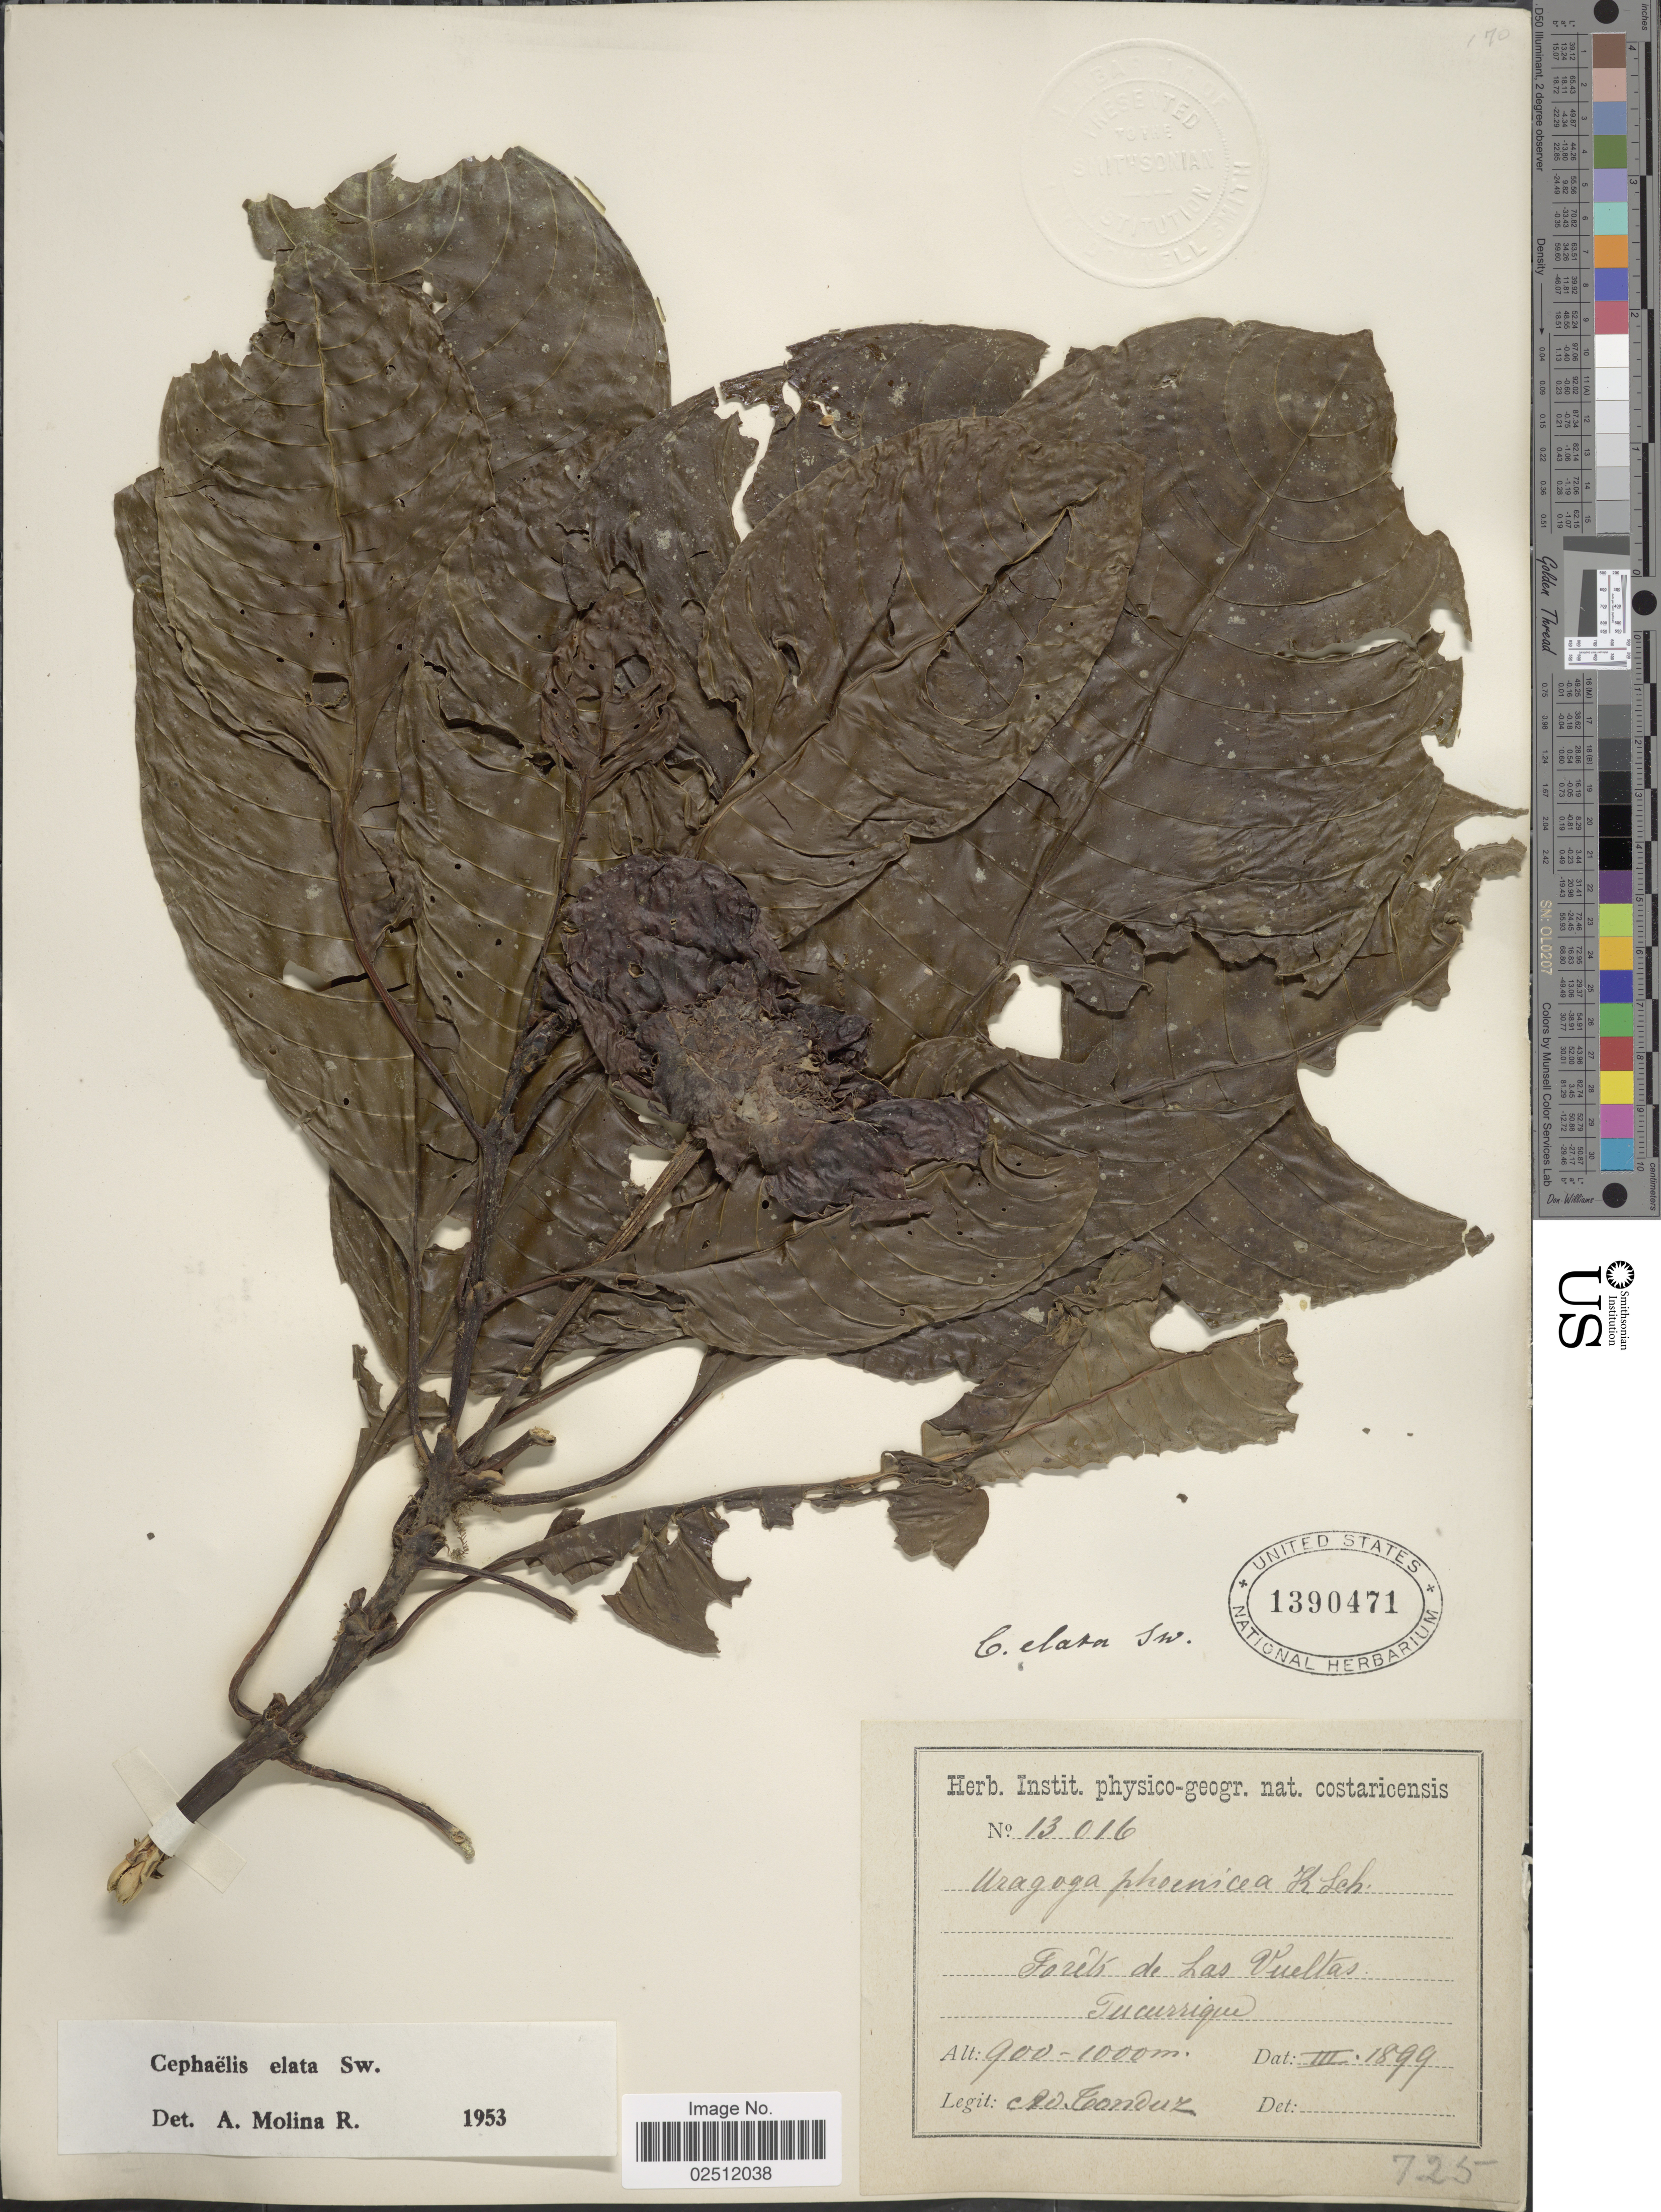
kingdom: Plantae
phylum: Tracheophyta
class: Magnoliopsida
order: Gentianales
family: Rubiaceae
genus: Psychotria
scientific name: Psychotria elata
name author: (Sw.) Hammel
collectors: A. Tonduz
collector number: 13016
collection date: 1899-03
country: Costa Rica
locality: Forêts de Las Vueltas, Tucurrique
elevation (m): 900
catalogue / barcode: US 1390471